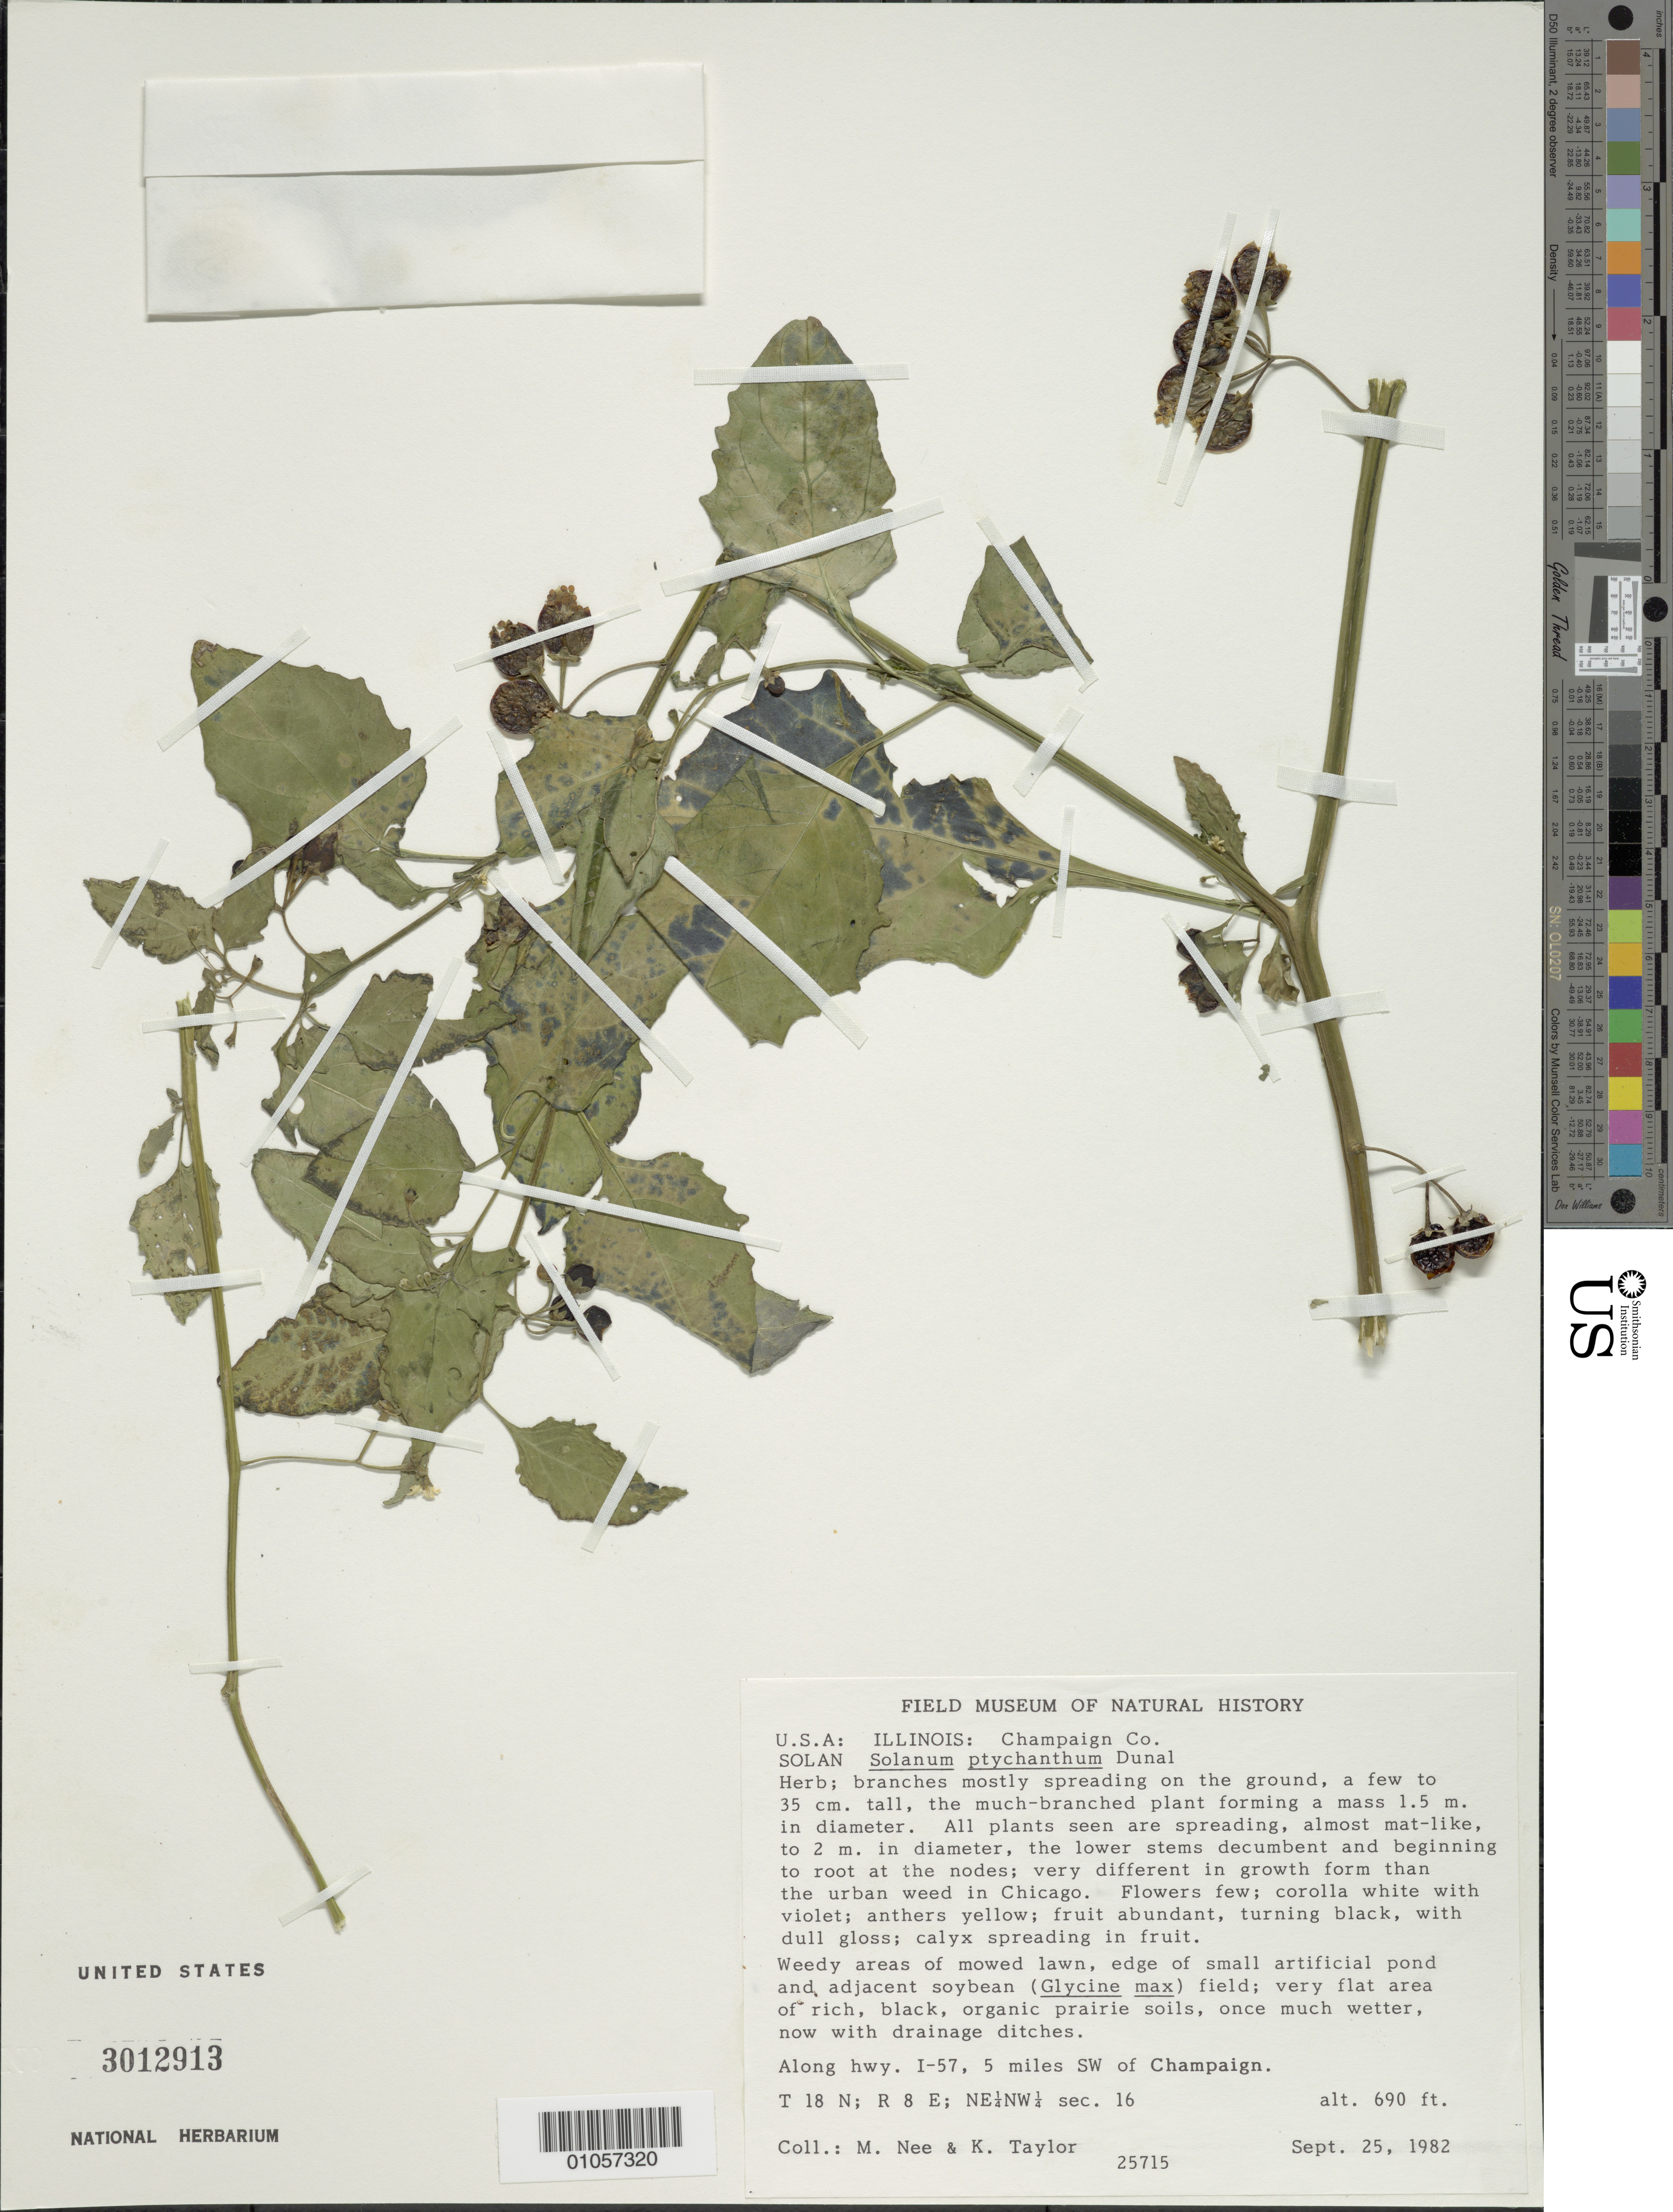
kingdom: Plantae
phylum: Tracheophyta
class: Magnoliopsida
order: Solanales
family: Solanaceae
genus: Solanum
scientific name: Solanum emulans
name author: Raf.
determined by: Knapp, S. D.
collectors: M. Nee & K. Taylor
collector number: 25715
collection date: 1982-09-25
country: United States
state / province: Illinois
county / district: Champaign County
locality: Champaign; along hwy. I-57, 5 miles from Champaign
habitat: Weedy areas of mowed lawn, edge of small artificial pond and adjacent soybean (Glycine max) field; very flat area of rich, black, organic prairie soils, once much wetter, now with drainage ditches.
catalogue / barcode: US 3012913